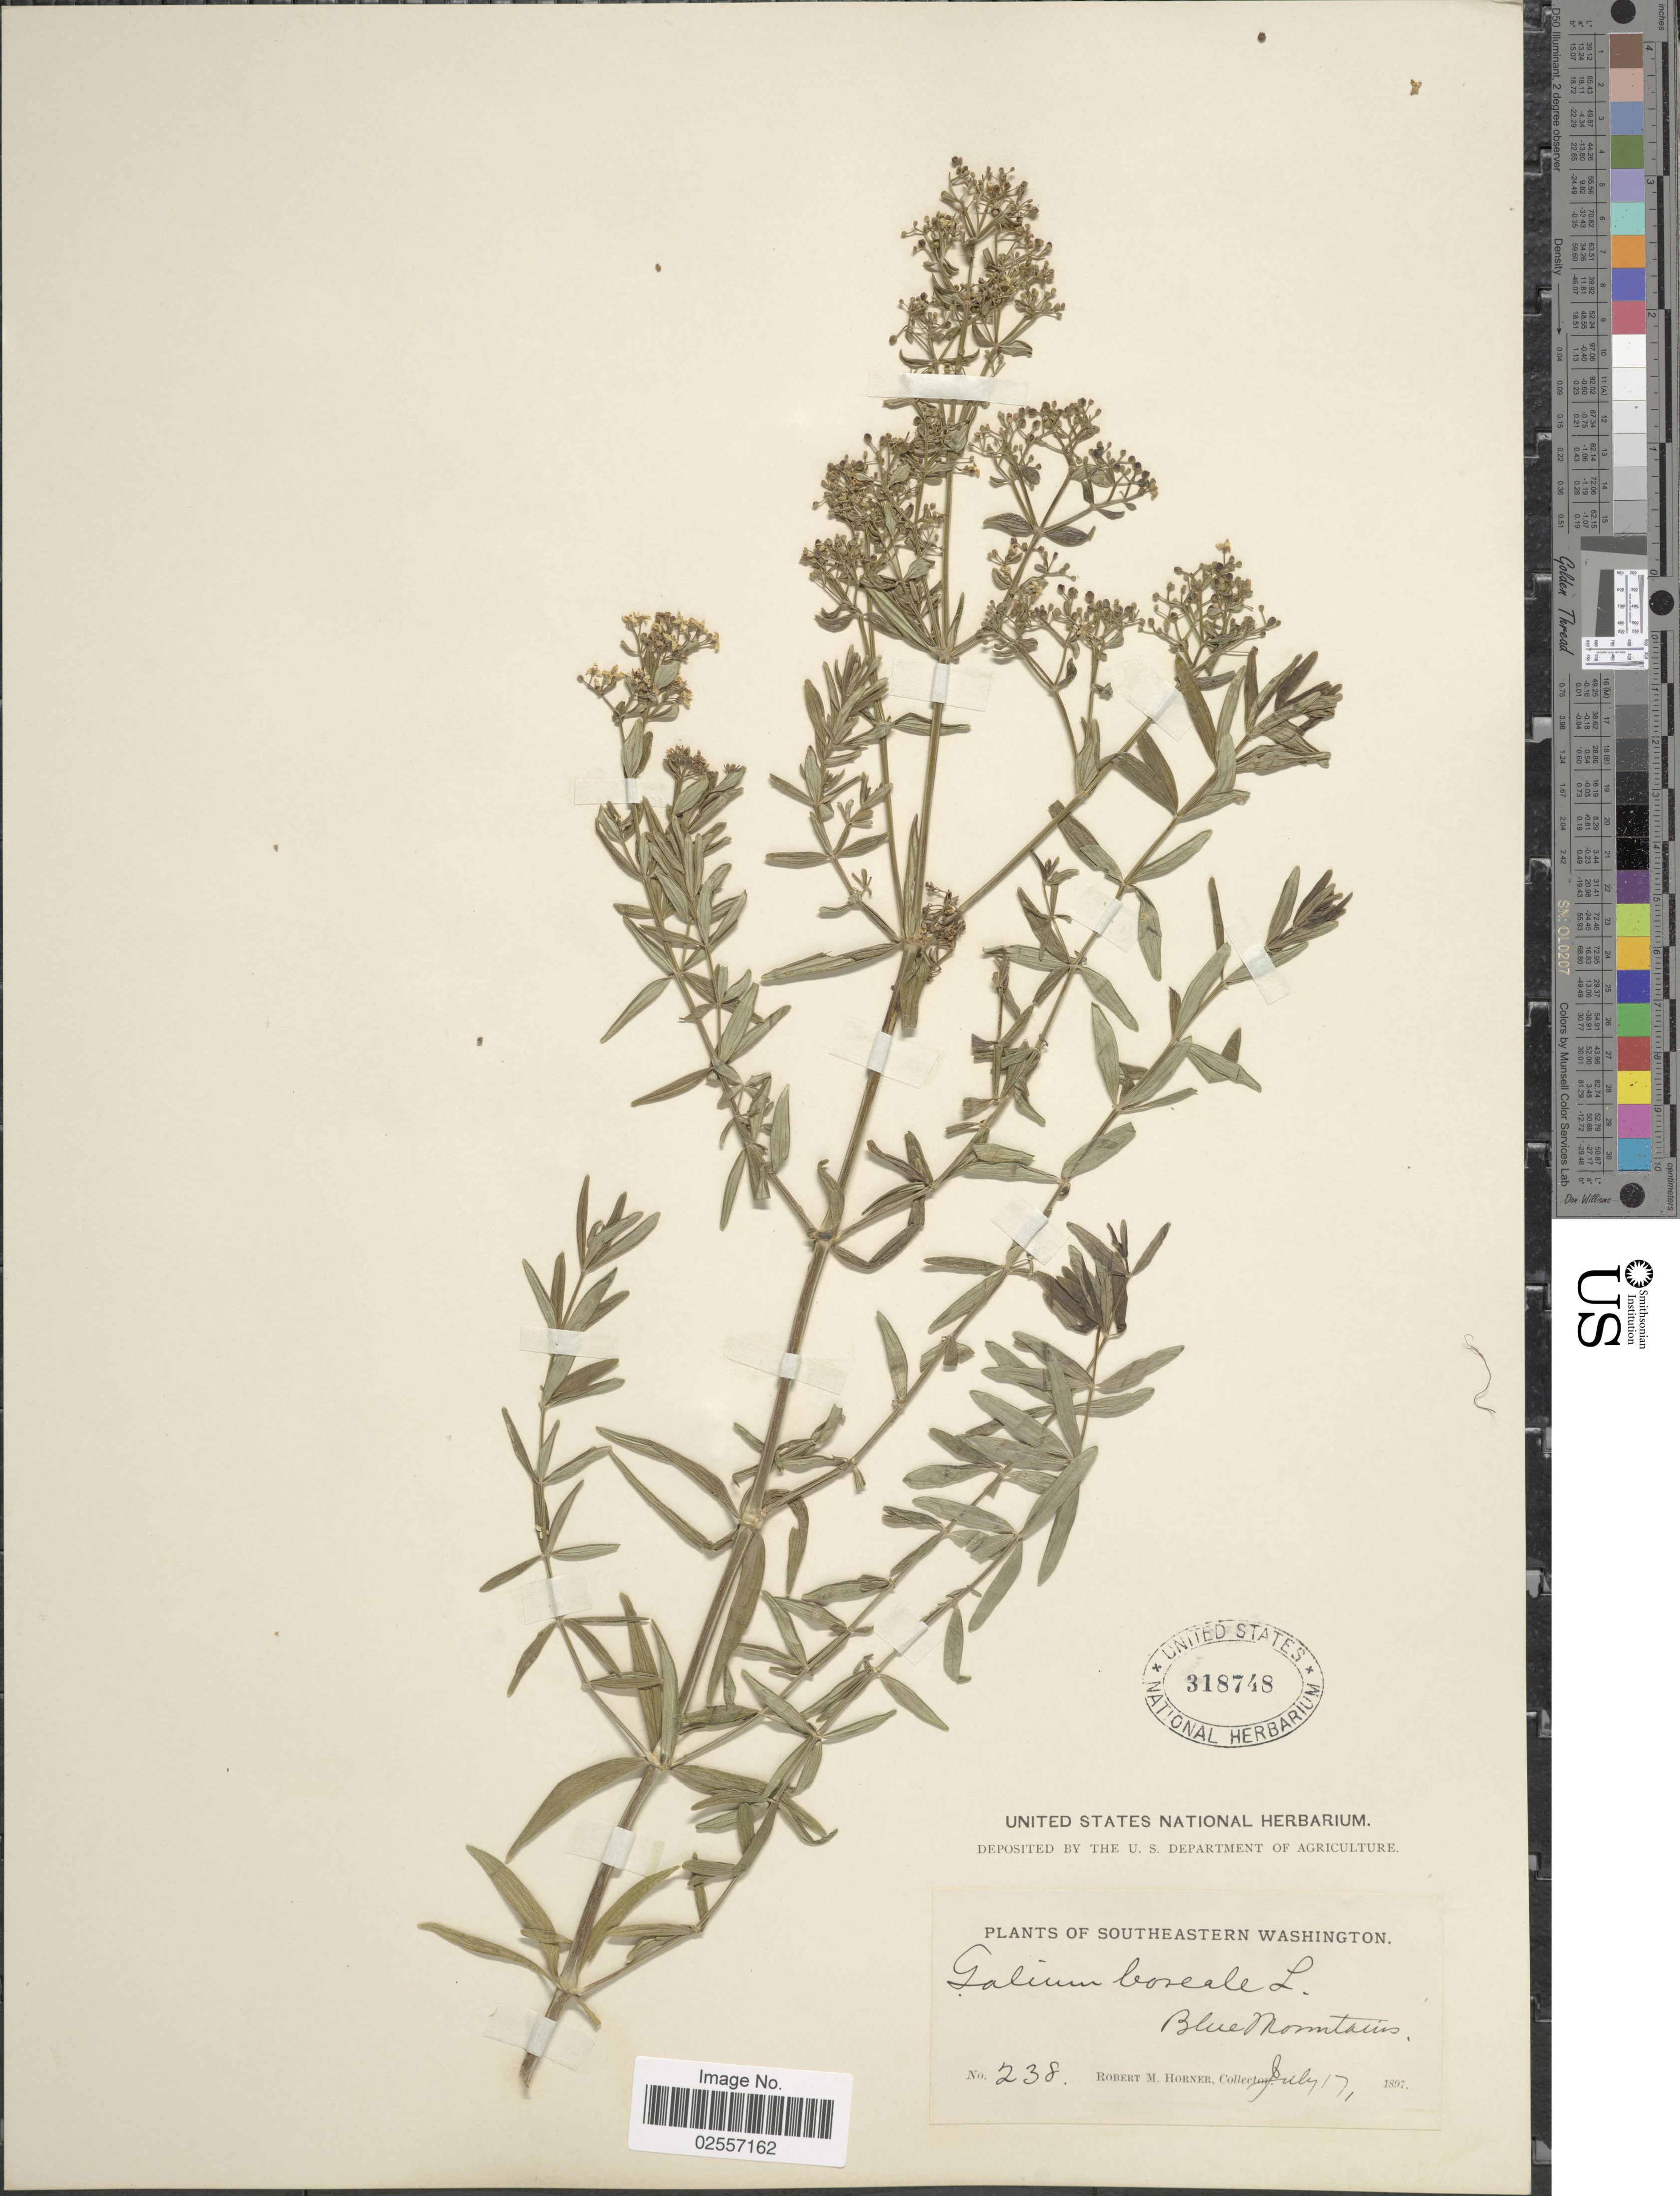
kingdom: Plantae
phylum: Tracheophyta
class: Magnoliopsida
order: Gentianales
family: Rubiaceae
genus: Galium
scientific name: Galium boreale L.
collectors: R. Horner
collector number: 238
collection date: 1897-07-17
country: United States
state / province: Washington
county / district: Clallam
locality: Southeastern Washington. Blue Mountains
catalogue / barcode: US 318748